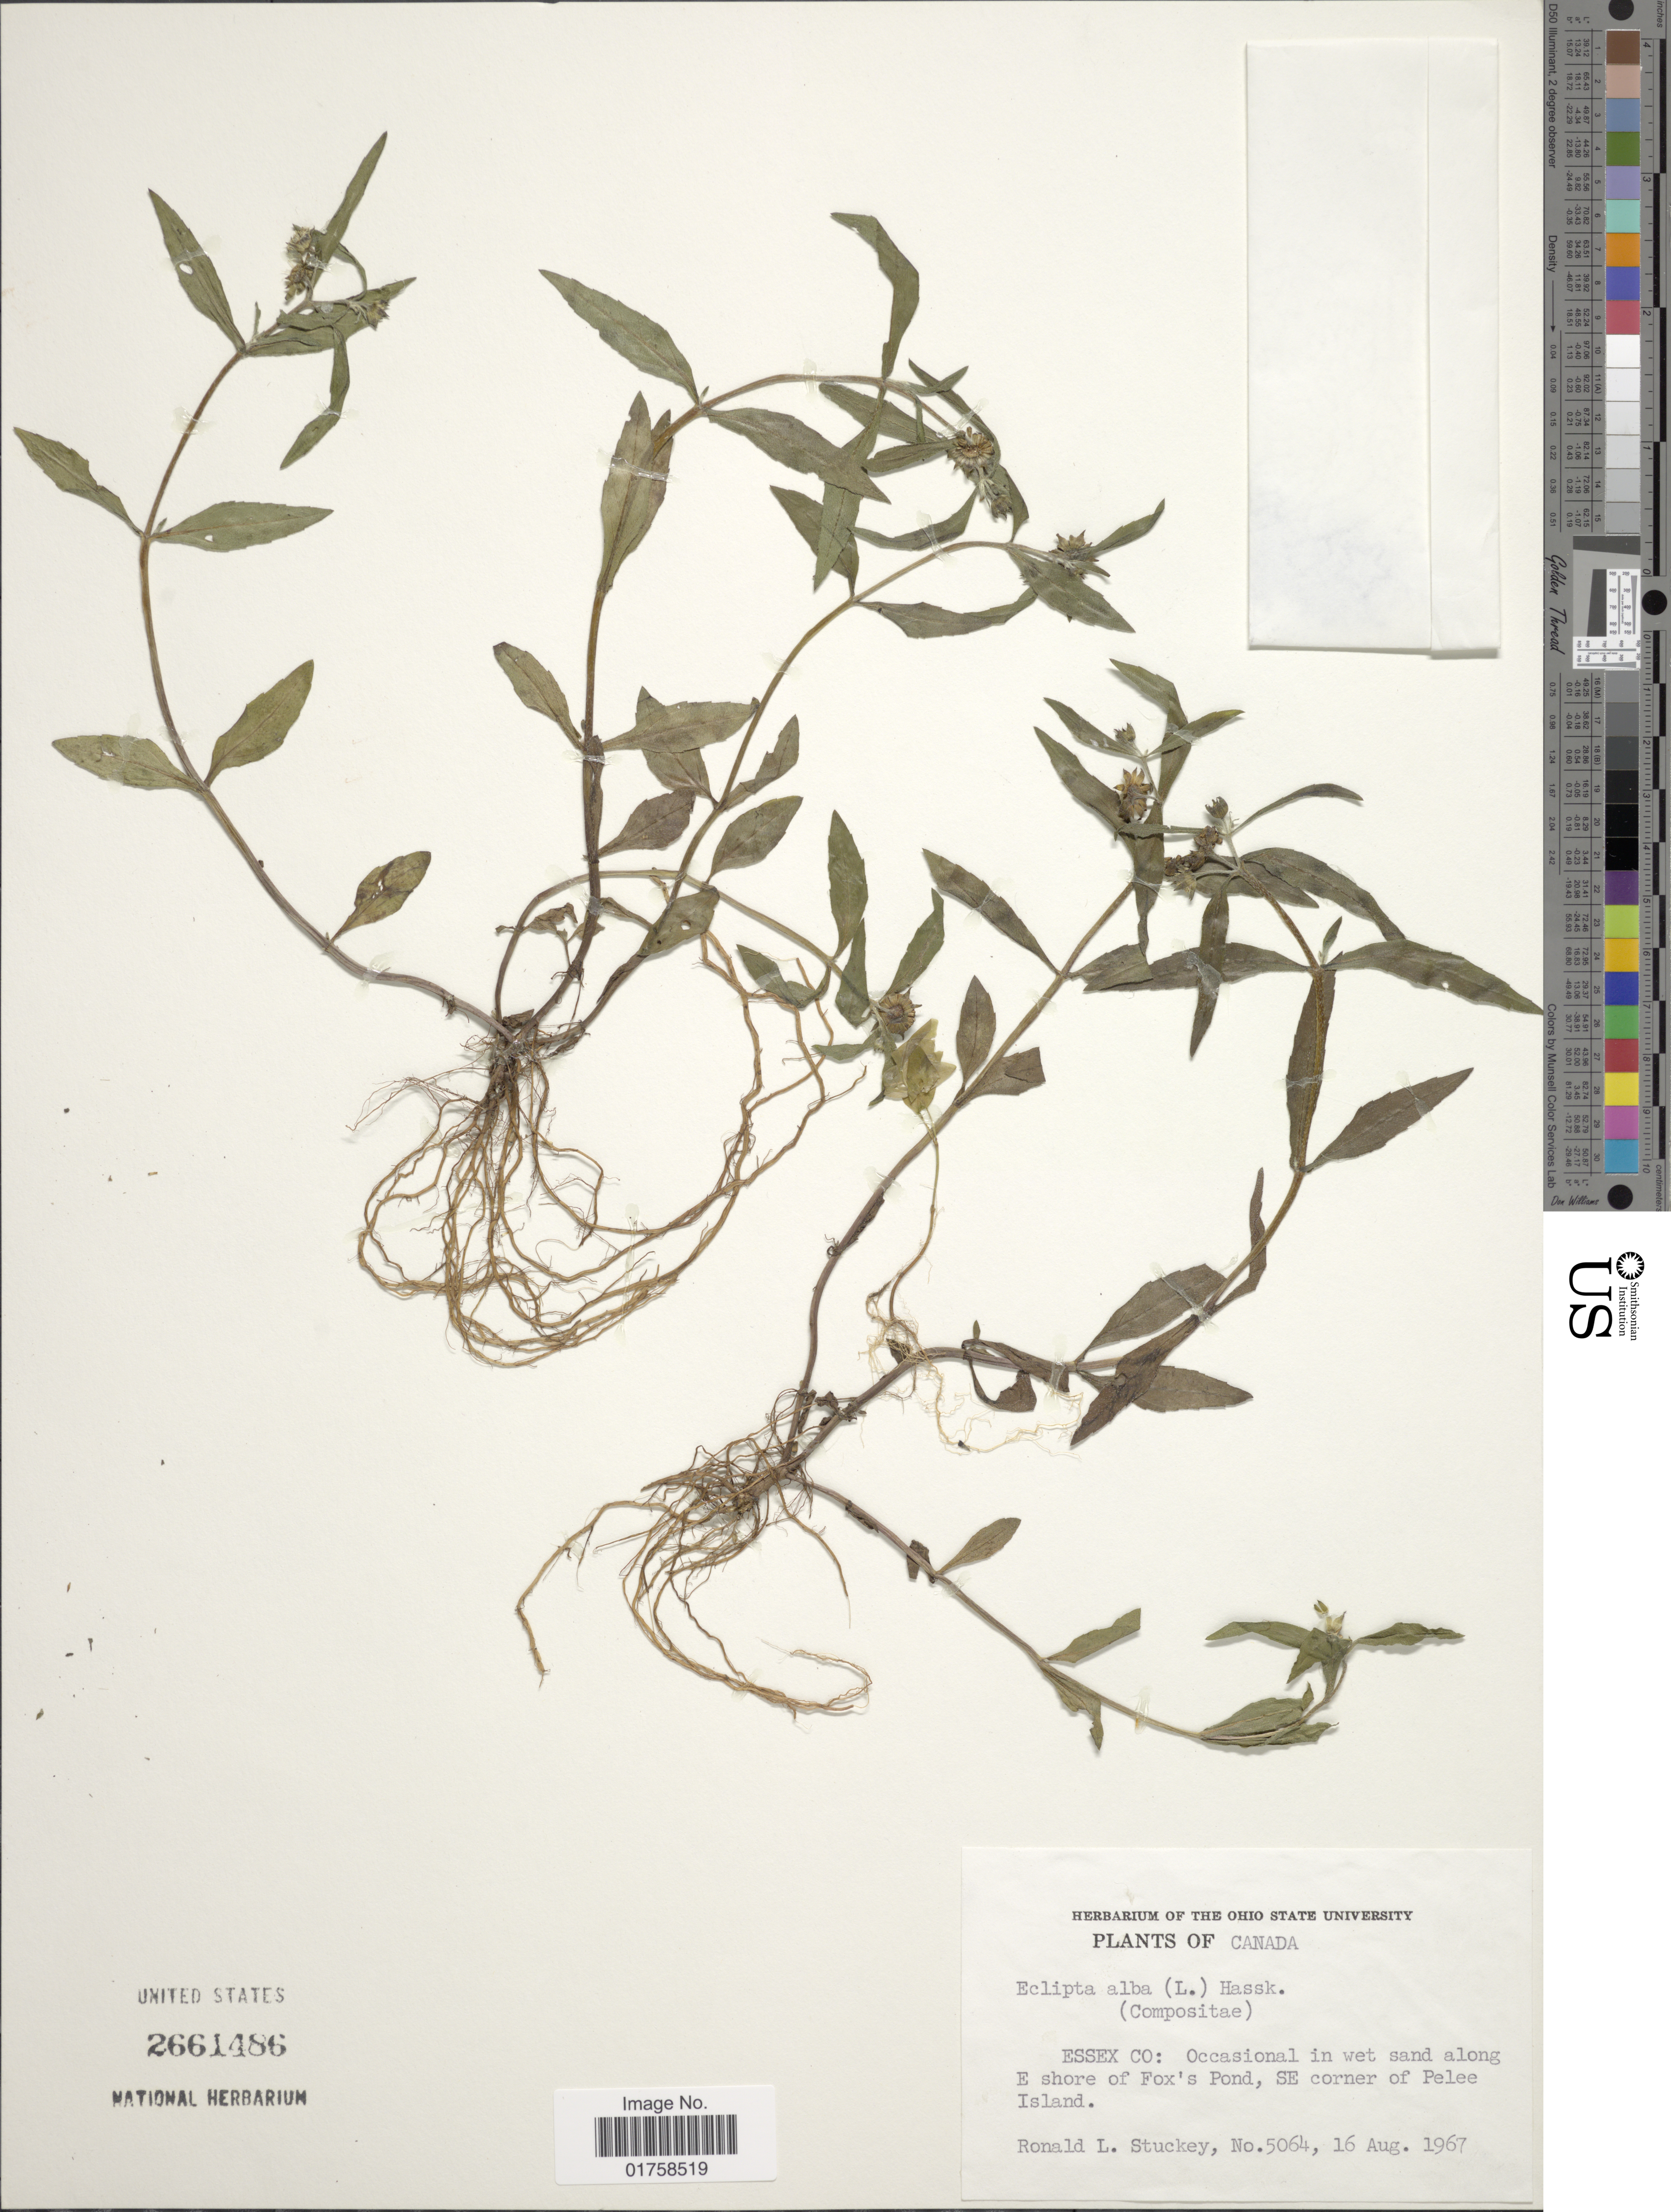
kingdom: Plantae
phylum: Tracheophyta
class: Magnoliopsida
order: Asterales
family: Asteraceae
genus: Eclipta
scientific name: Eclipta alba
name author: (L.) Hassk.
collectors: R. L. Stuckey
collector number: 5064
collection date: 1967-08-16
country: Canada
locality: Canada. Essex Co: Occasional in wet sand along E shore of Fox's Pond, SE corner of Pelee Island.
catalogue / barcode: US 2661486